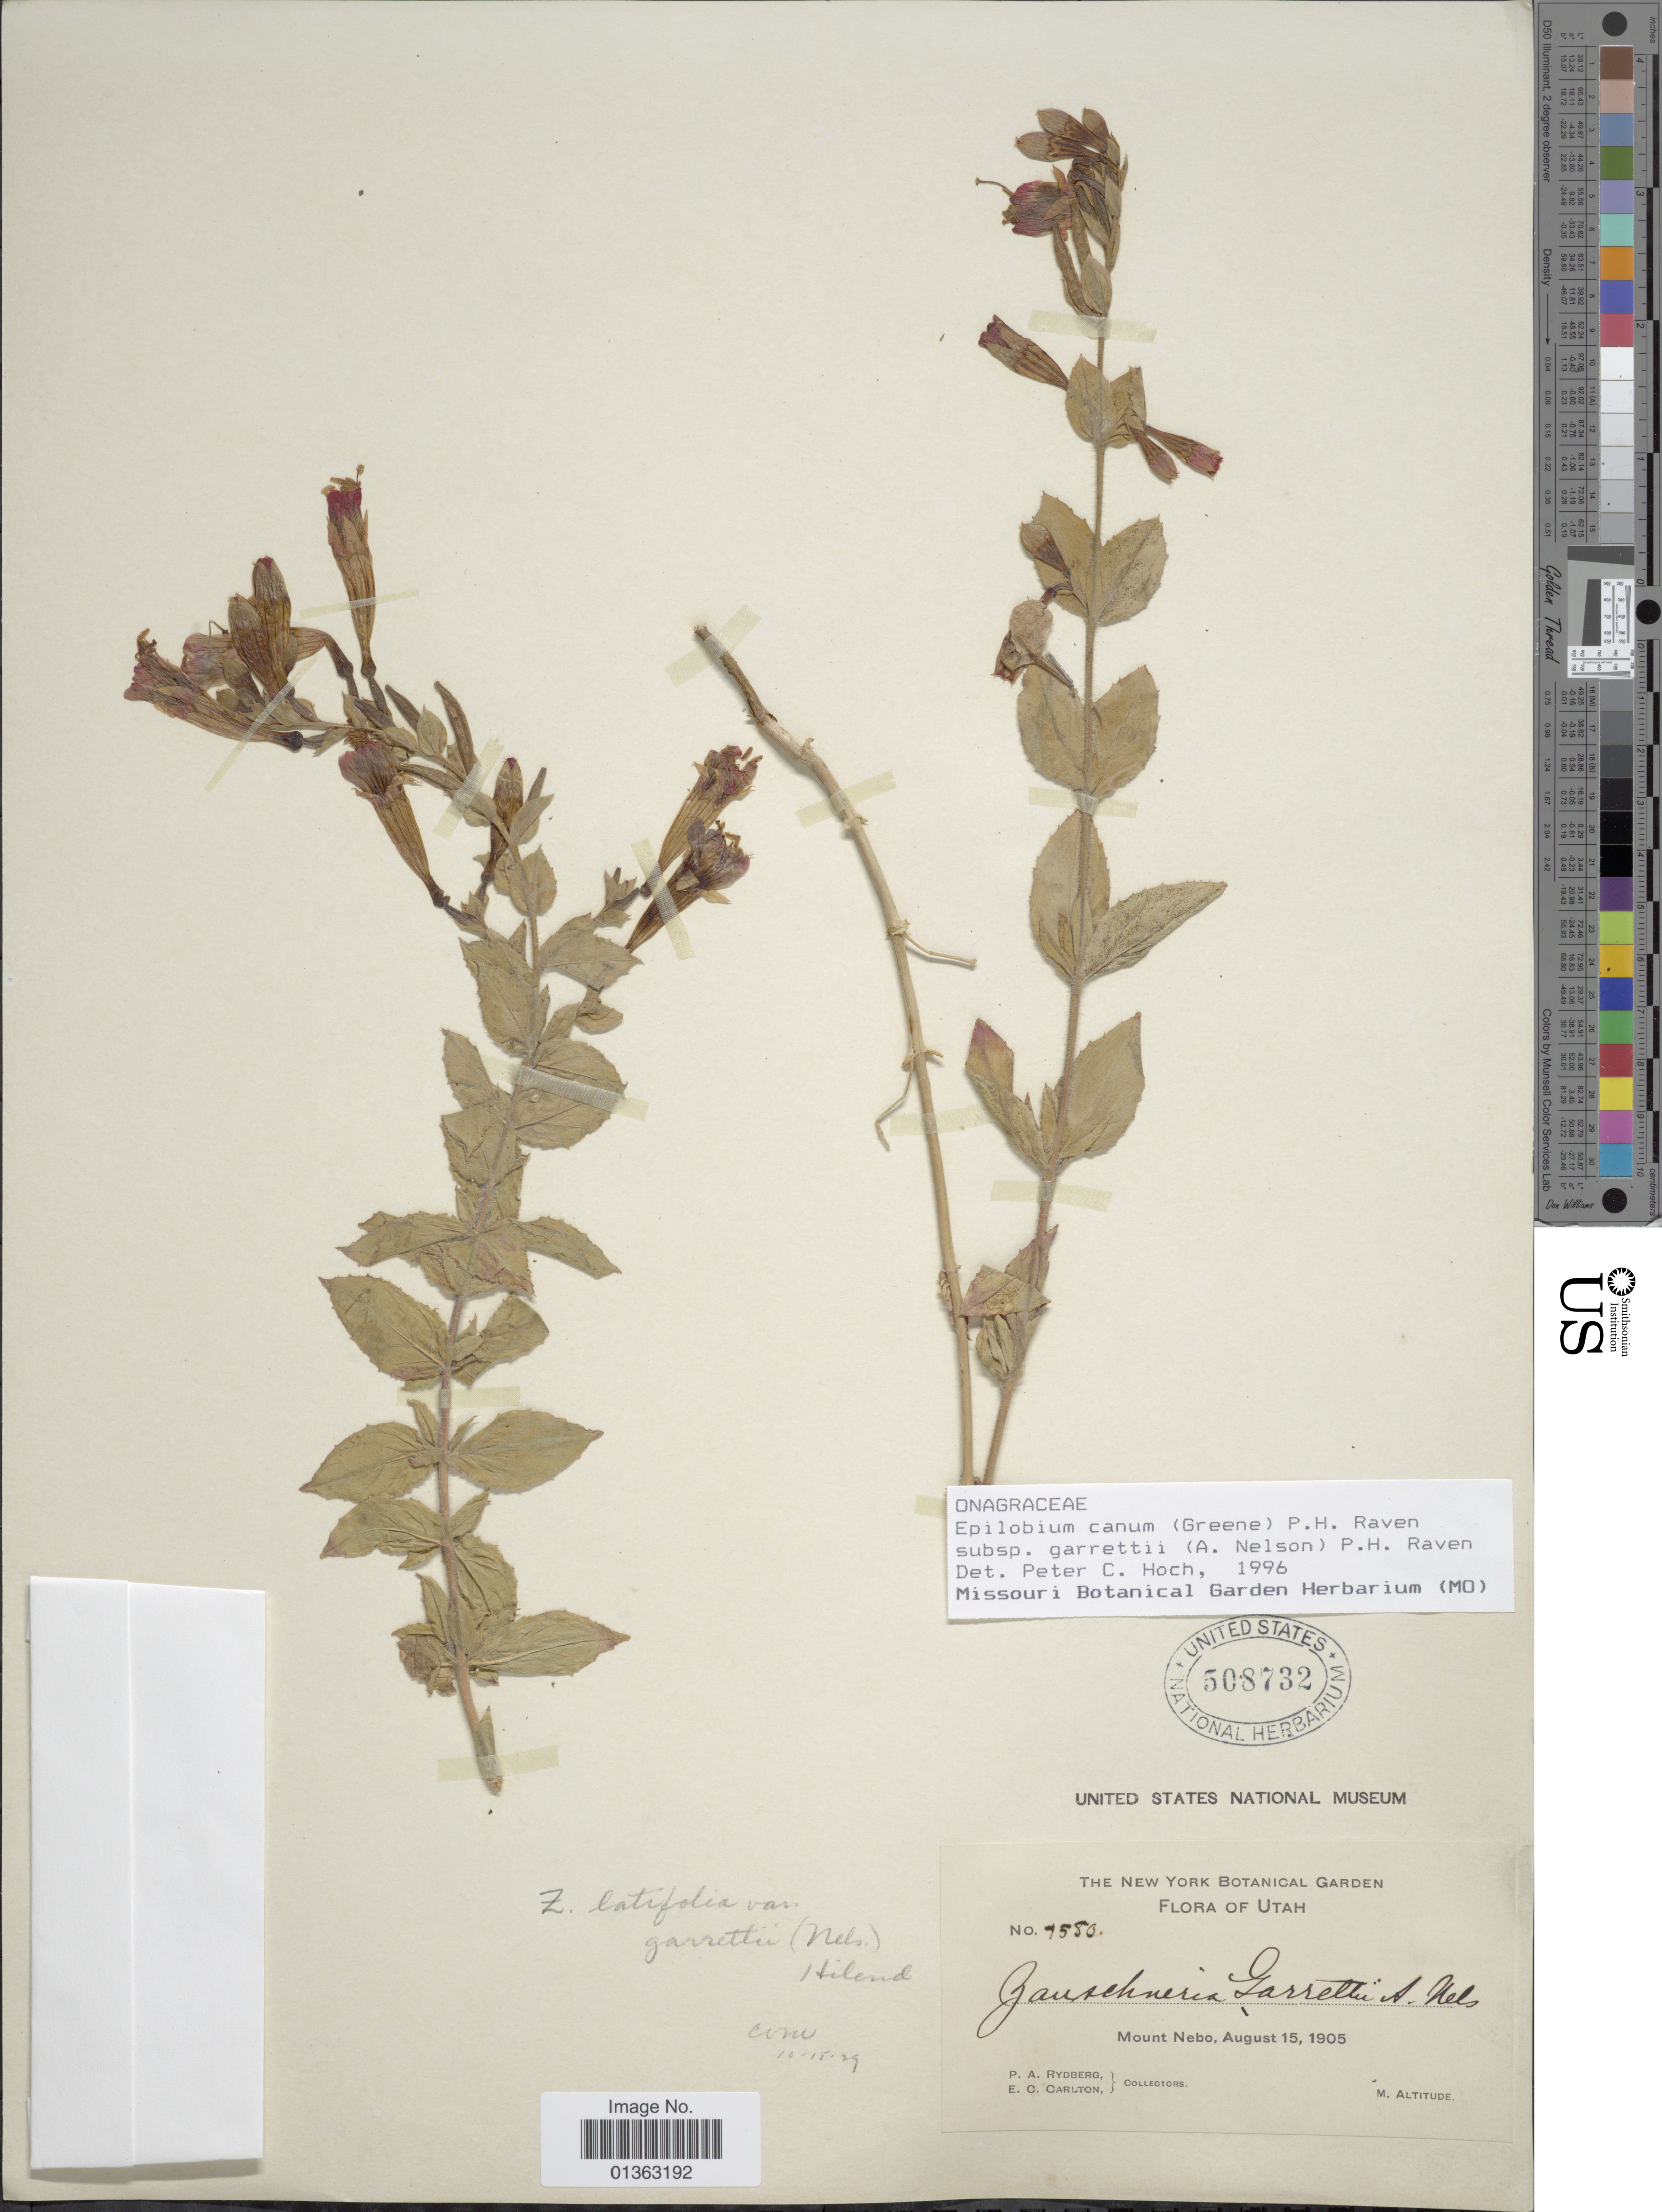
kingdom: Plantae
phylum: Tracheophyta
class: Magnoliopsida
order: Myrtales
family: Onagraceae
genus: Epilobium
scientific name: Epilobium canum subsp. garrettii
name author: (A. Nelson) P.H. Raven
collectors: P. A. Rydberg & E. Carlton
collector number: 7580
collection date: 1905-08-15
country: United States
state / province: Utah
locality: Mount Nebo.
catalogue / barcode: US 508732